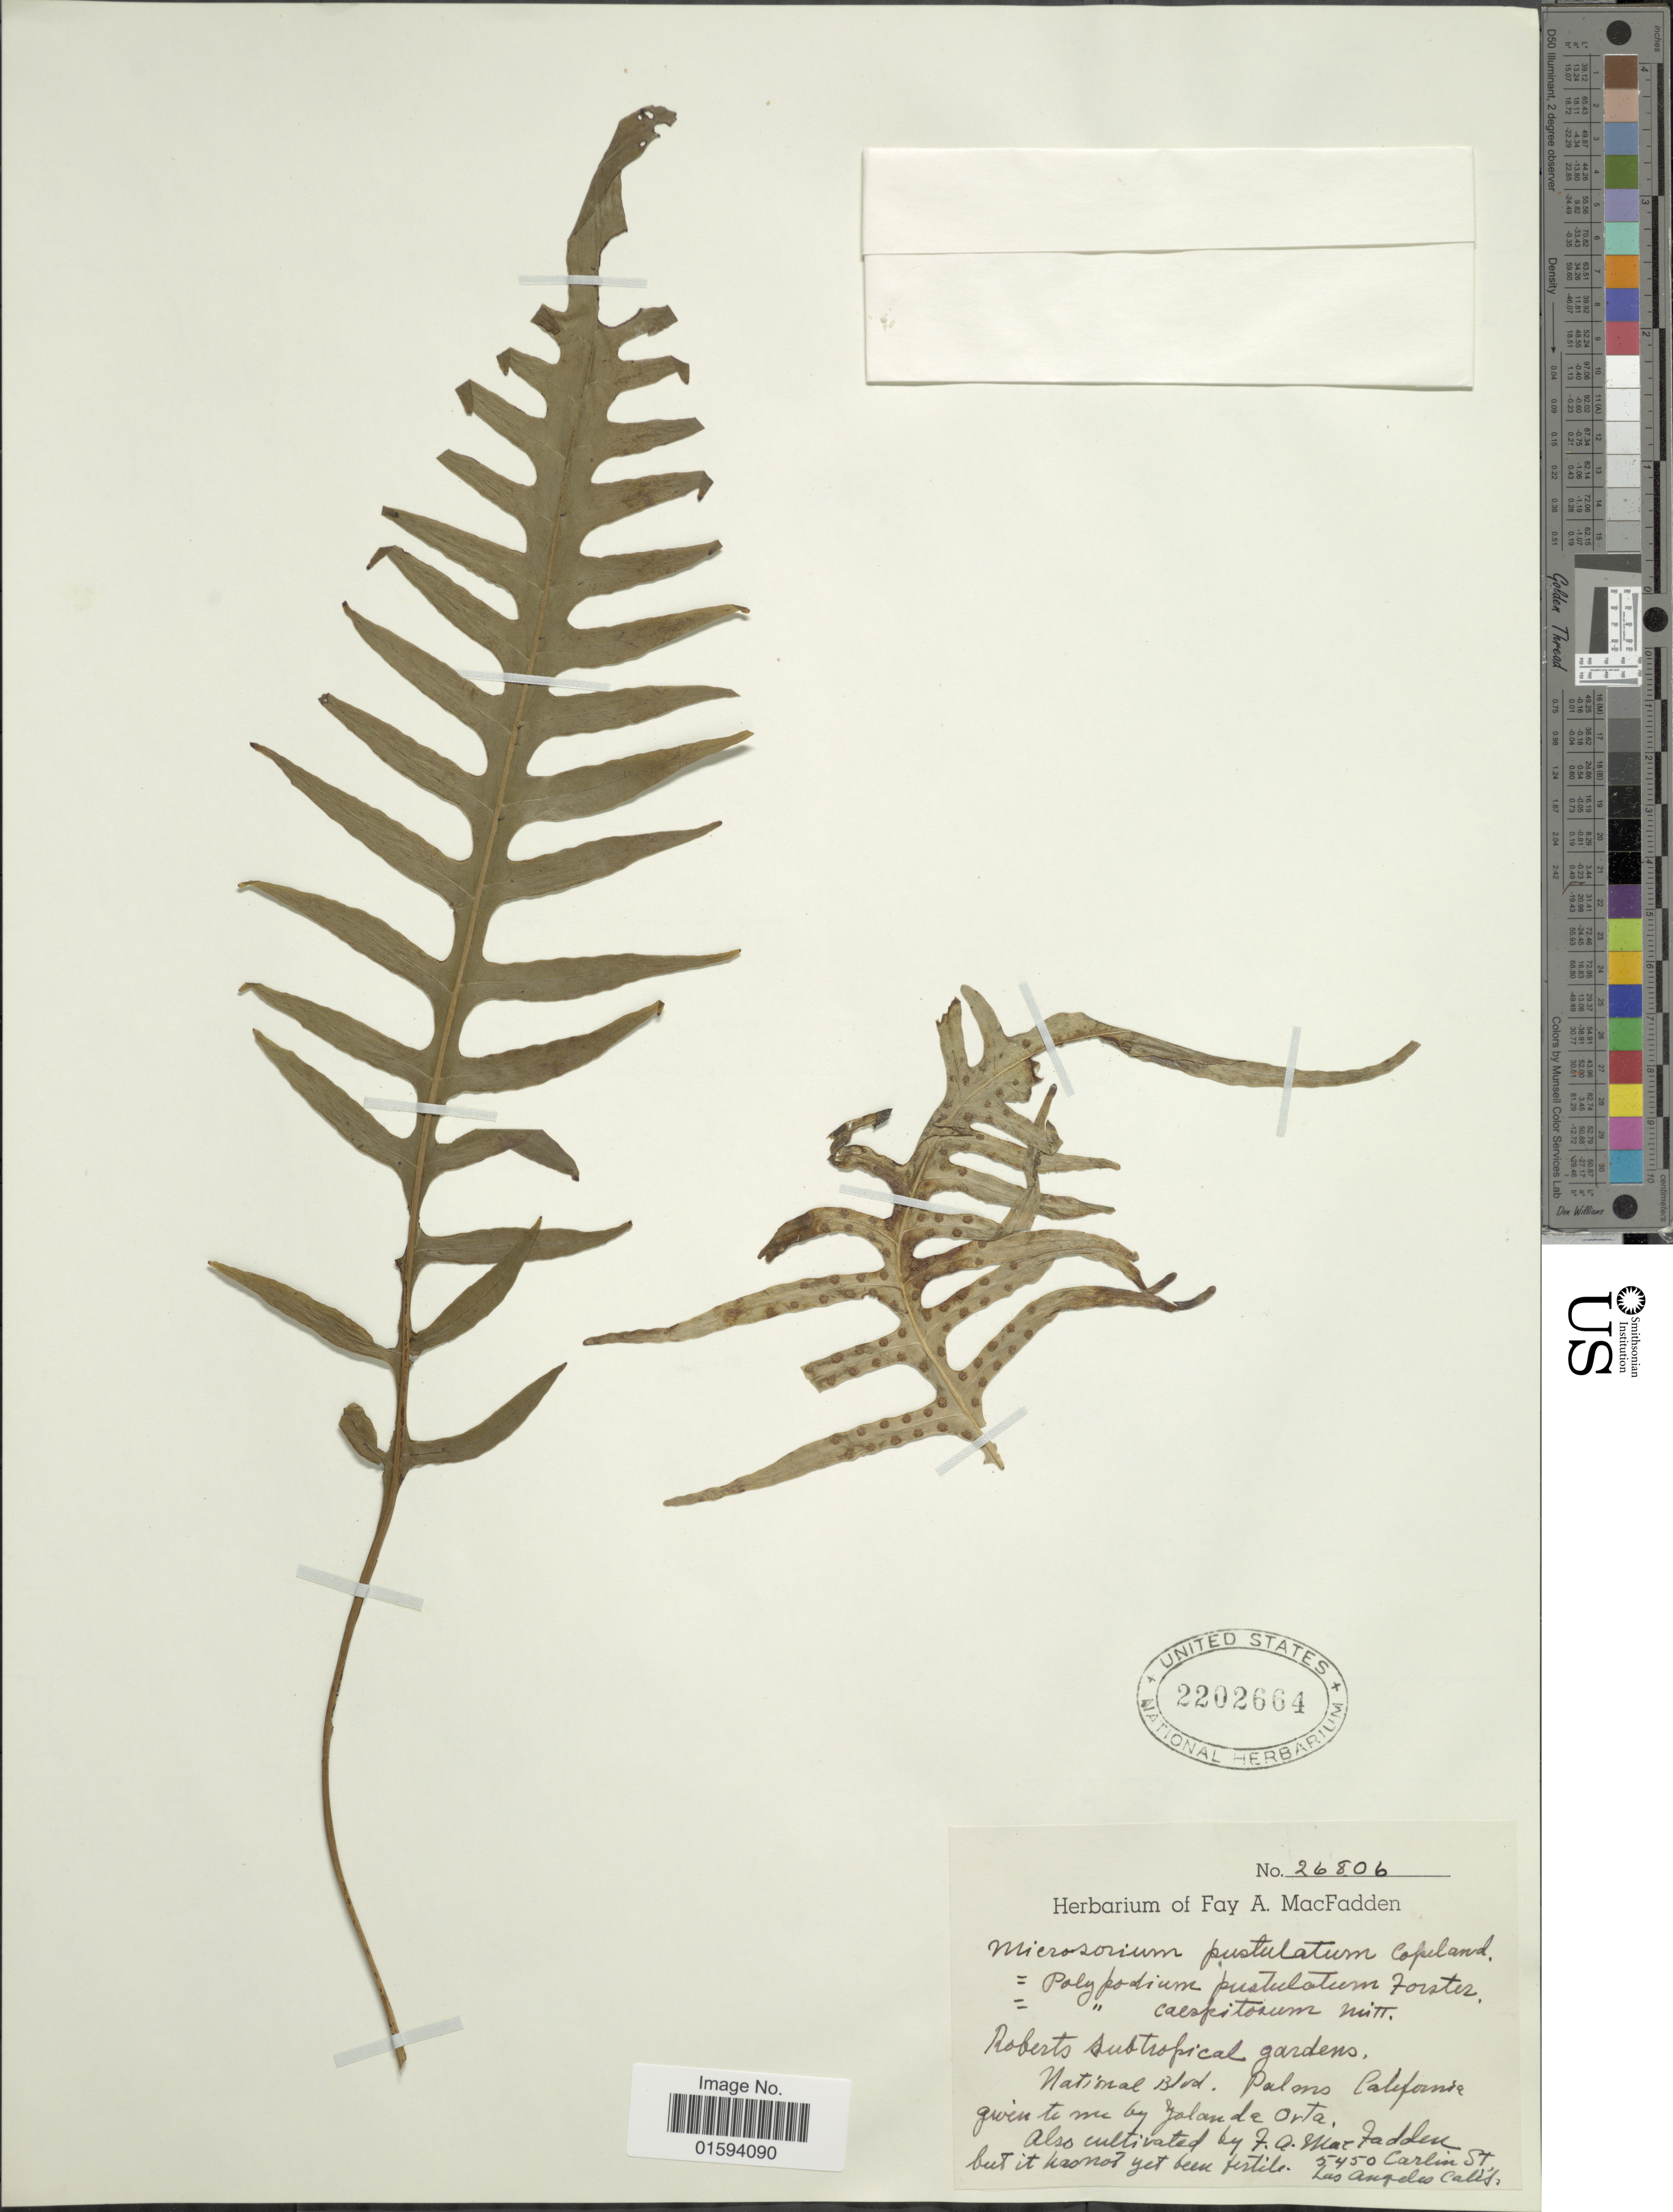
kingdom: Plantae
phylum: Tracheophyta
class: Polypodiopsida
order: Polypodiales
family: Polypodiaceae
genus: Polypodium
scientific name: Polypodium pustulatum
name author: G. Forst.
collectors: F. MacFadden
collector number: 26806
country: United States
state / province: California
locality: Robert subtropical gardens, National Blvd., Palms California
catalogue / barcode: US 2202664